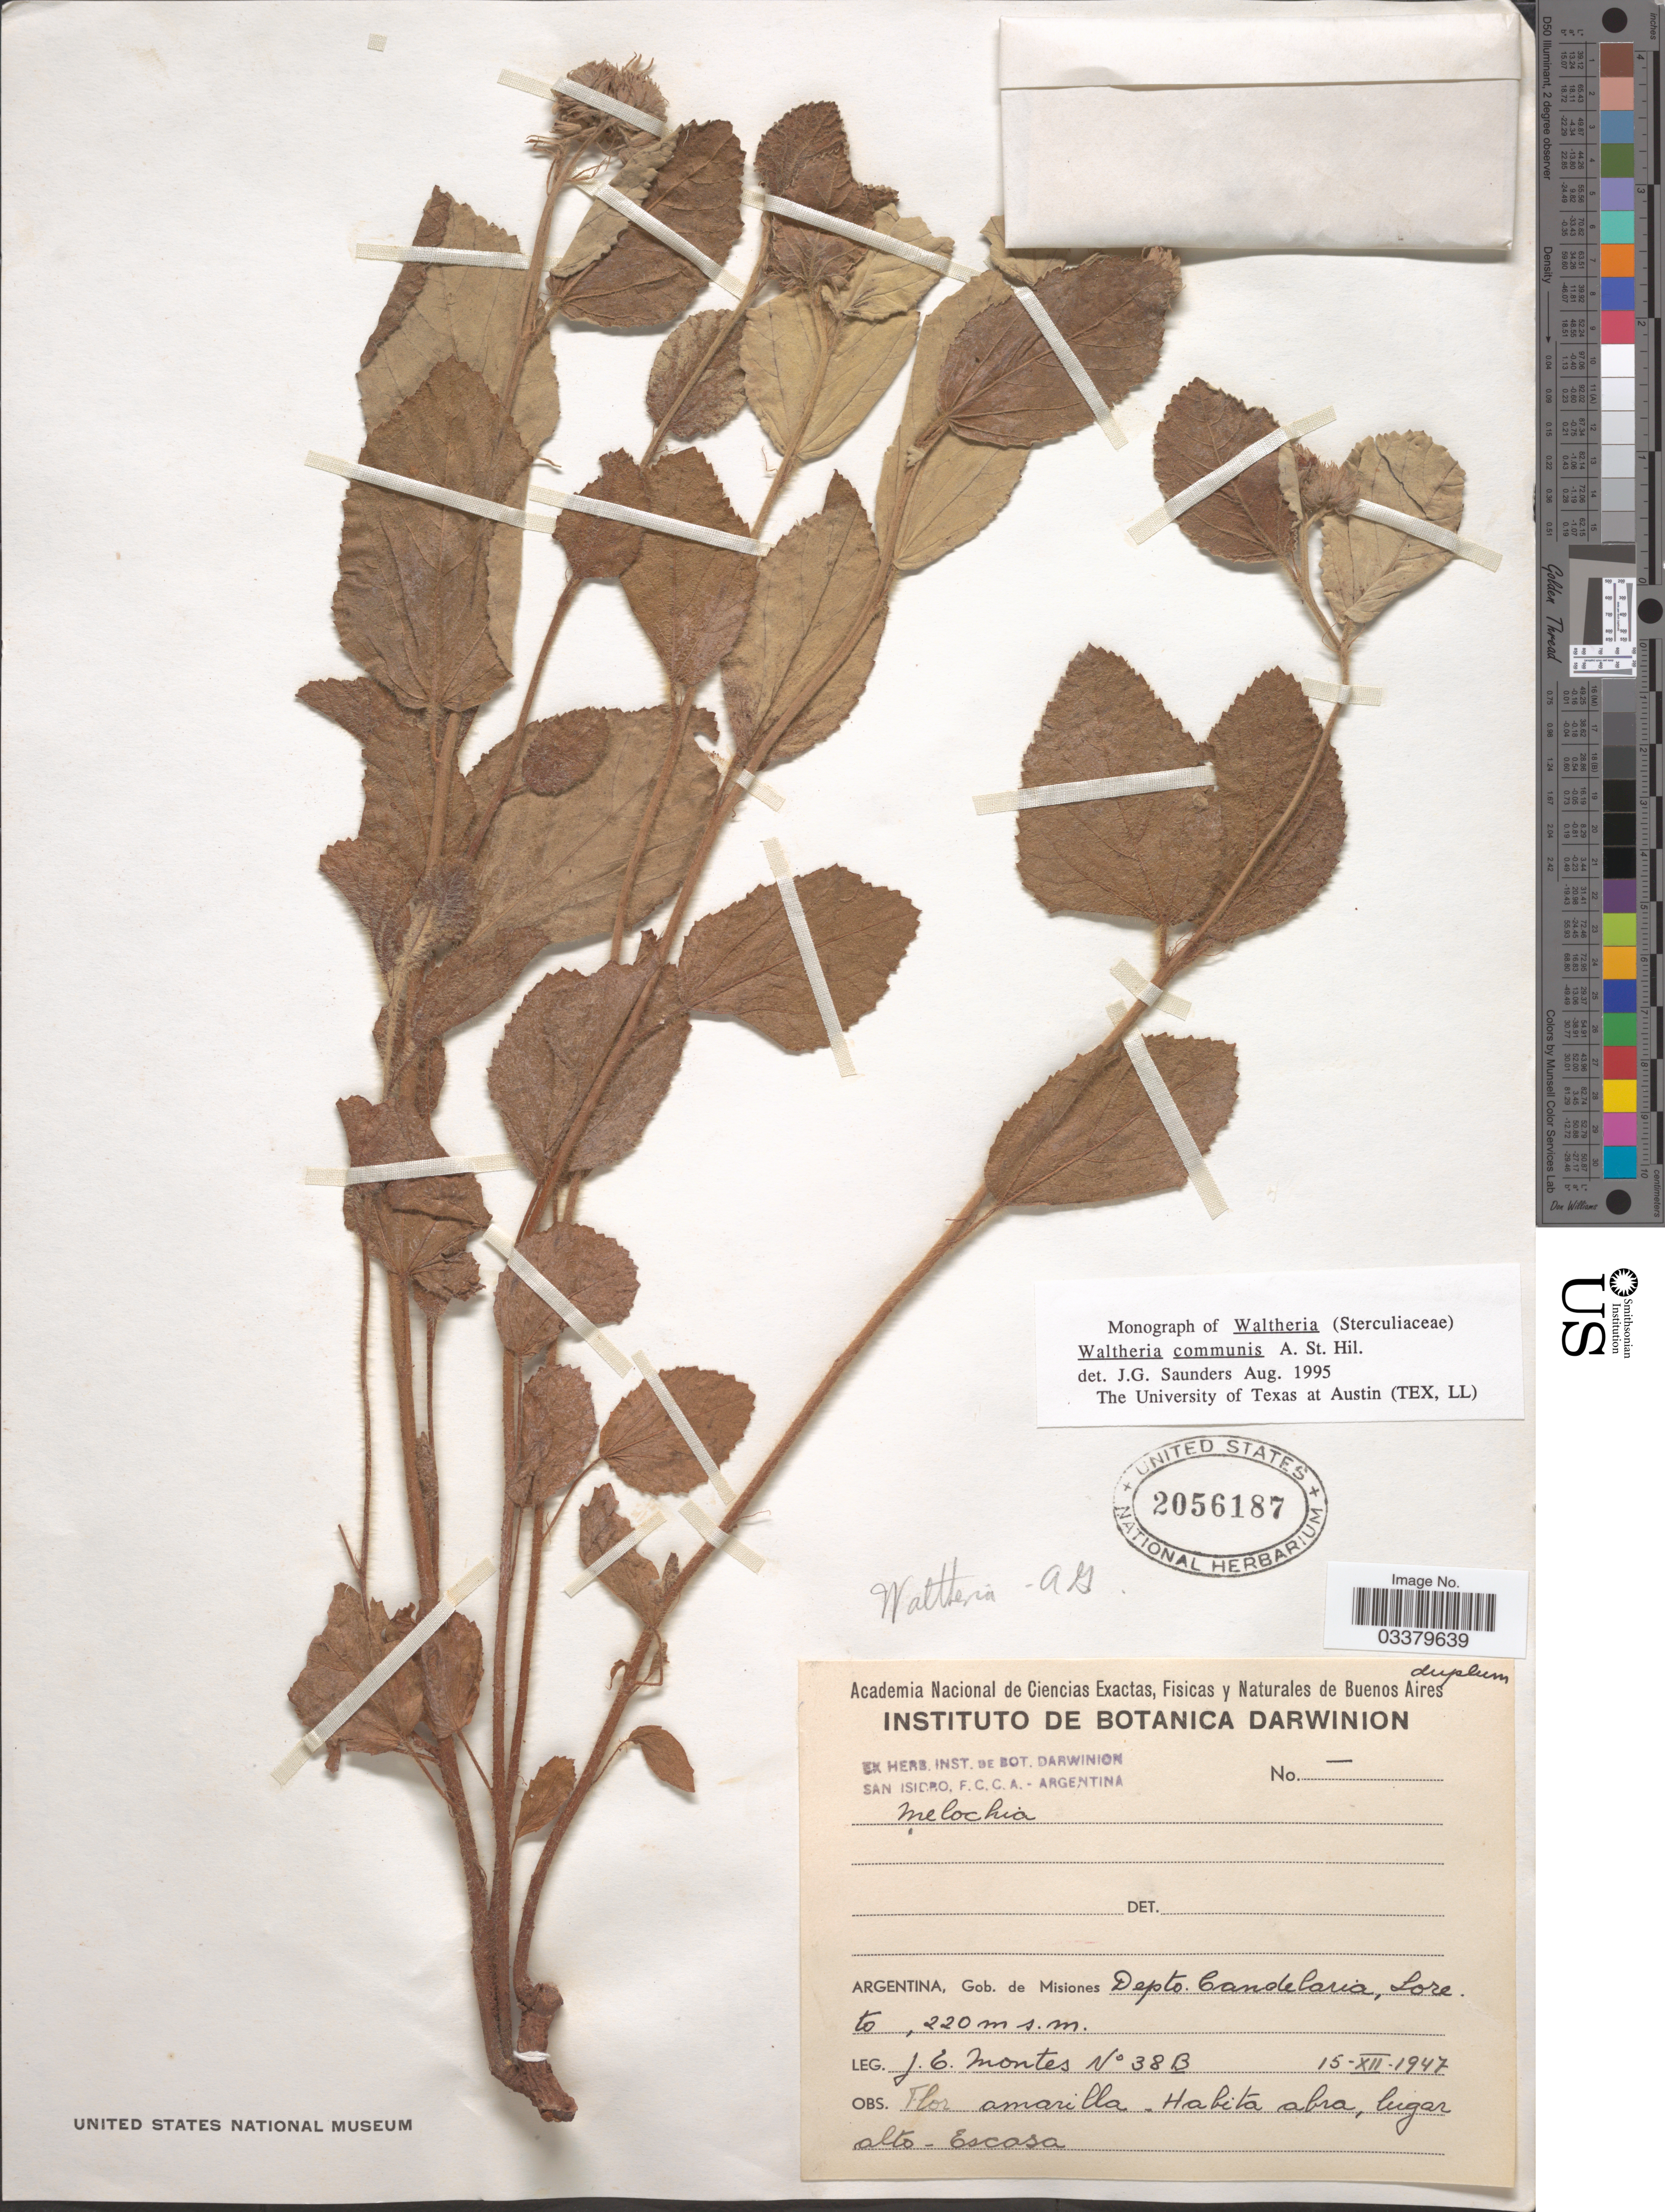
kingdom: Plantae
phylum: Tracheophyta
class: Magnoliopsida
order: Malvales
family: Malvaceae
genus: Waltheria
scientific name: Waltheria communis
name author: A. St.-Hil.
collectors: J. Montes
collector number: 38B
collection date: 1947-12-15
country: Argentina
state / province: Misiones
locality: Gob. de Misiones, Depto. Candelaria, Loreto.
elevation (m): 220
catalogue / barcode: US 2056187